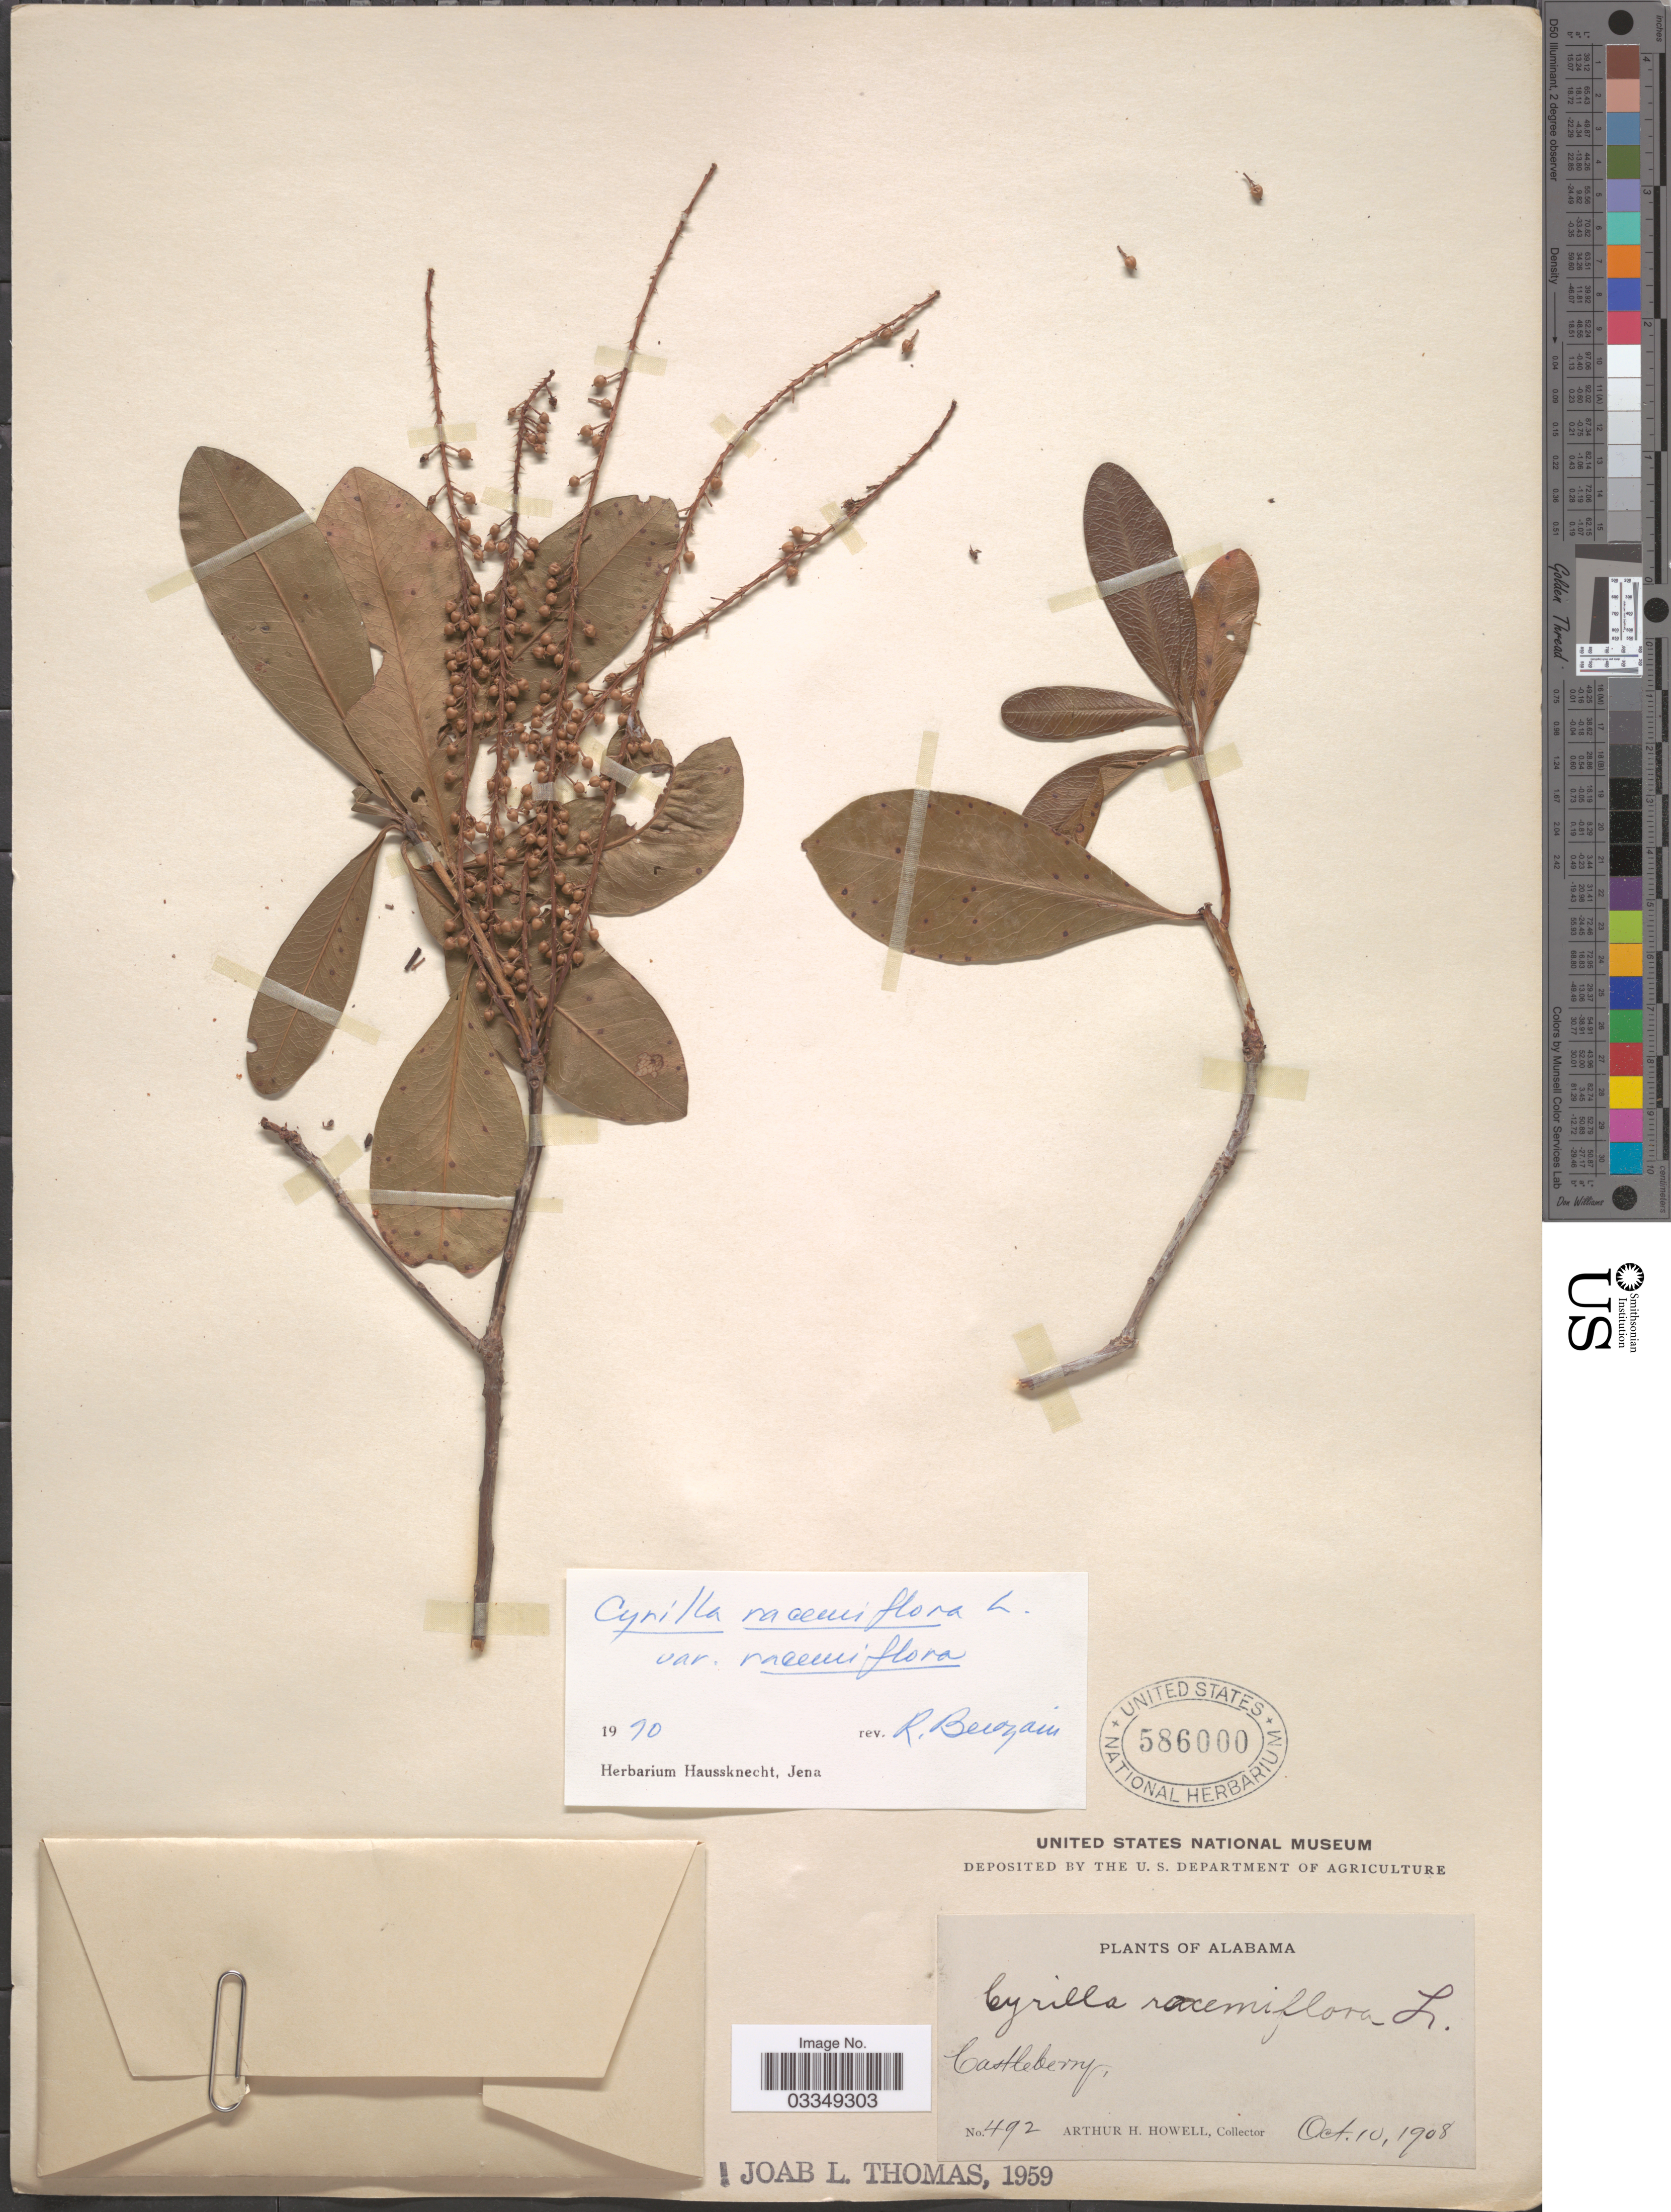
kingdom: Plantae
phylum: Tracheophyta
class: Magnoliopsida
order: Ericales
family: Cyrillaceae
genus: Cyrilla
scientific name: Cyrilla racemiflora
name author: L.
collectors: A. H. Howell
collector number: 492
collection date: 1908-10-10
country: United States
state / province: Alabama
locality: Castleberry.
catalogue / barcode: US 586000